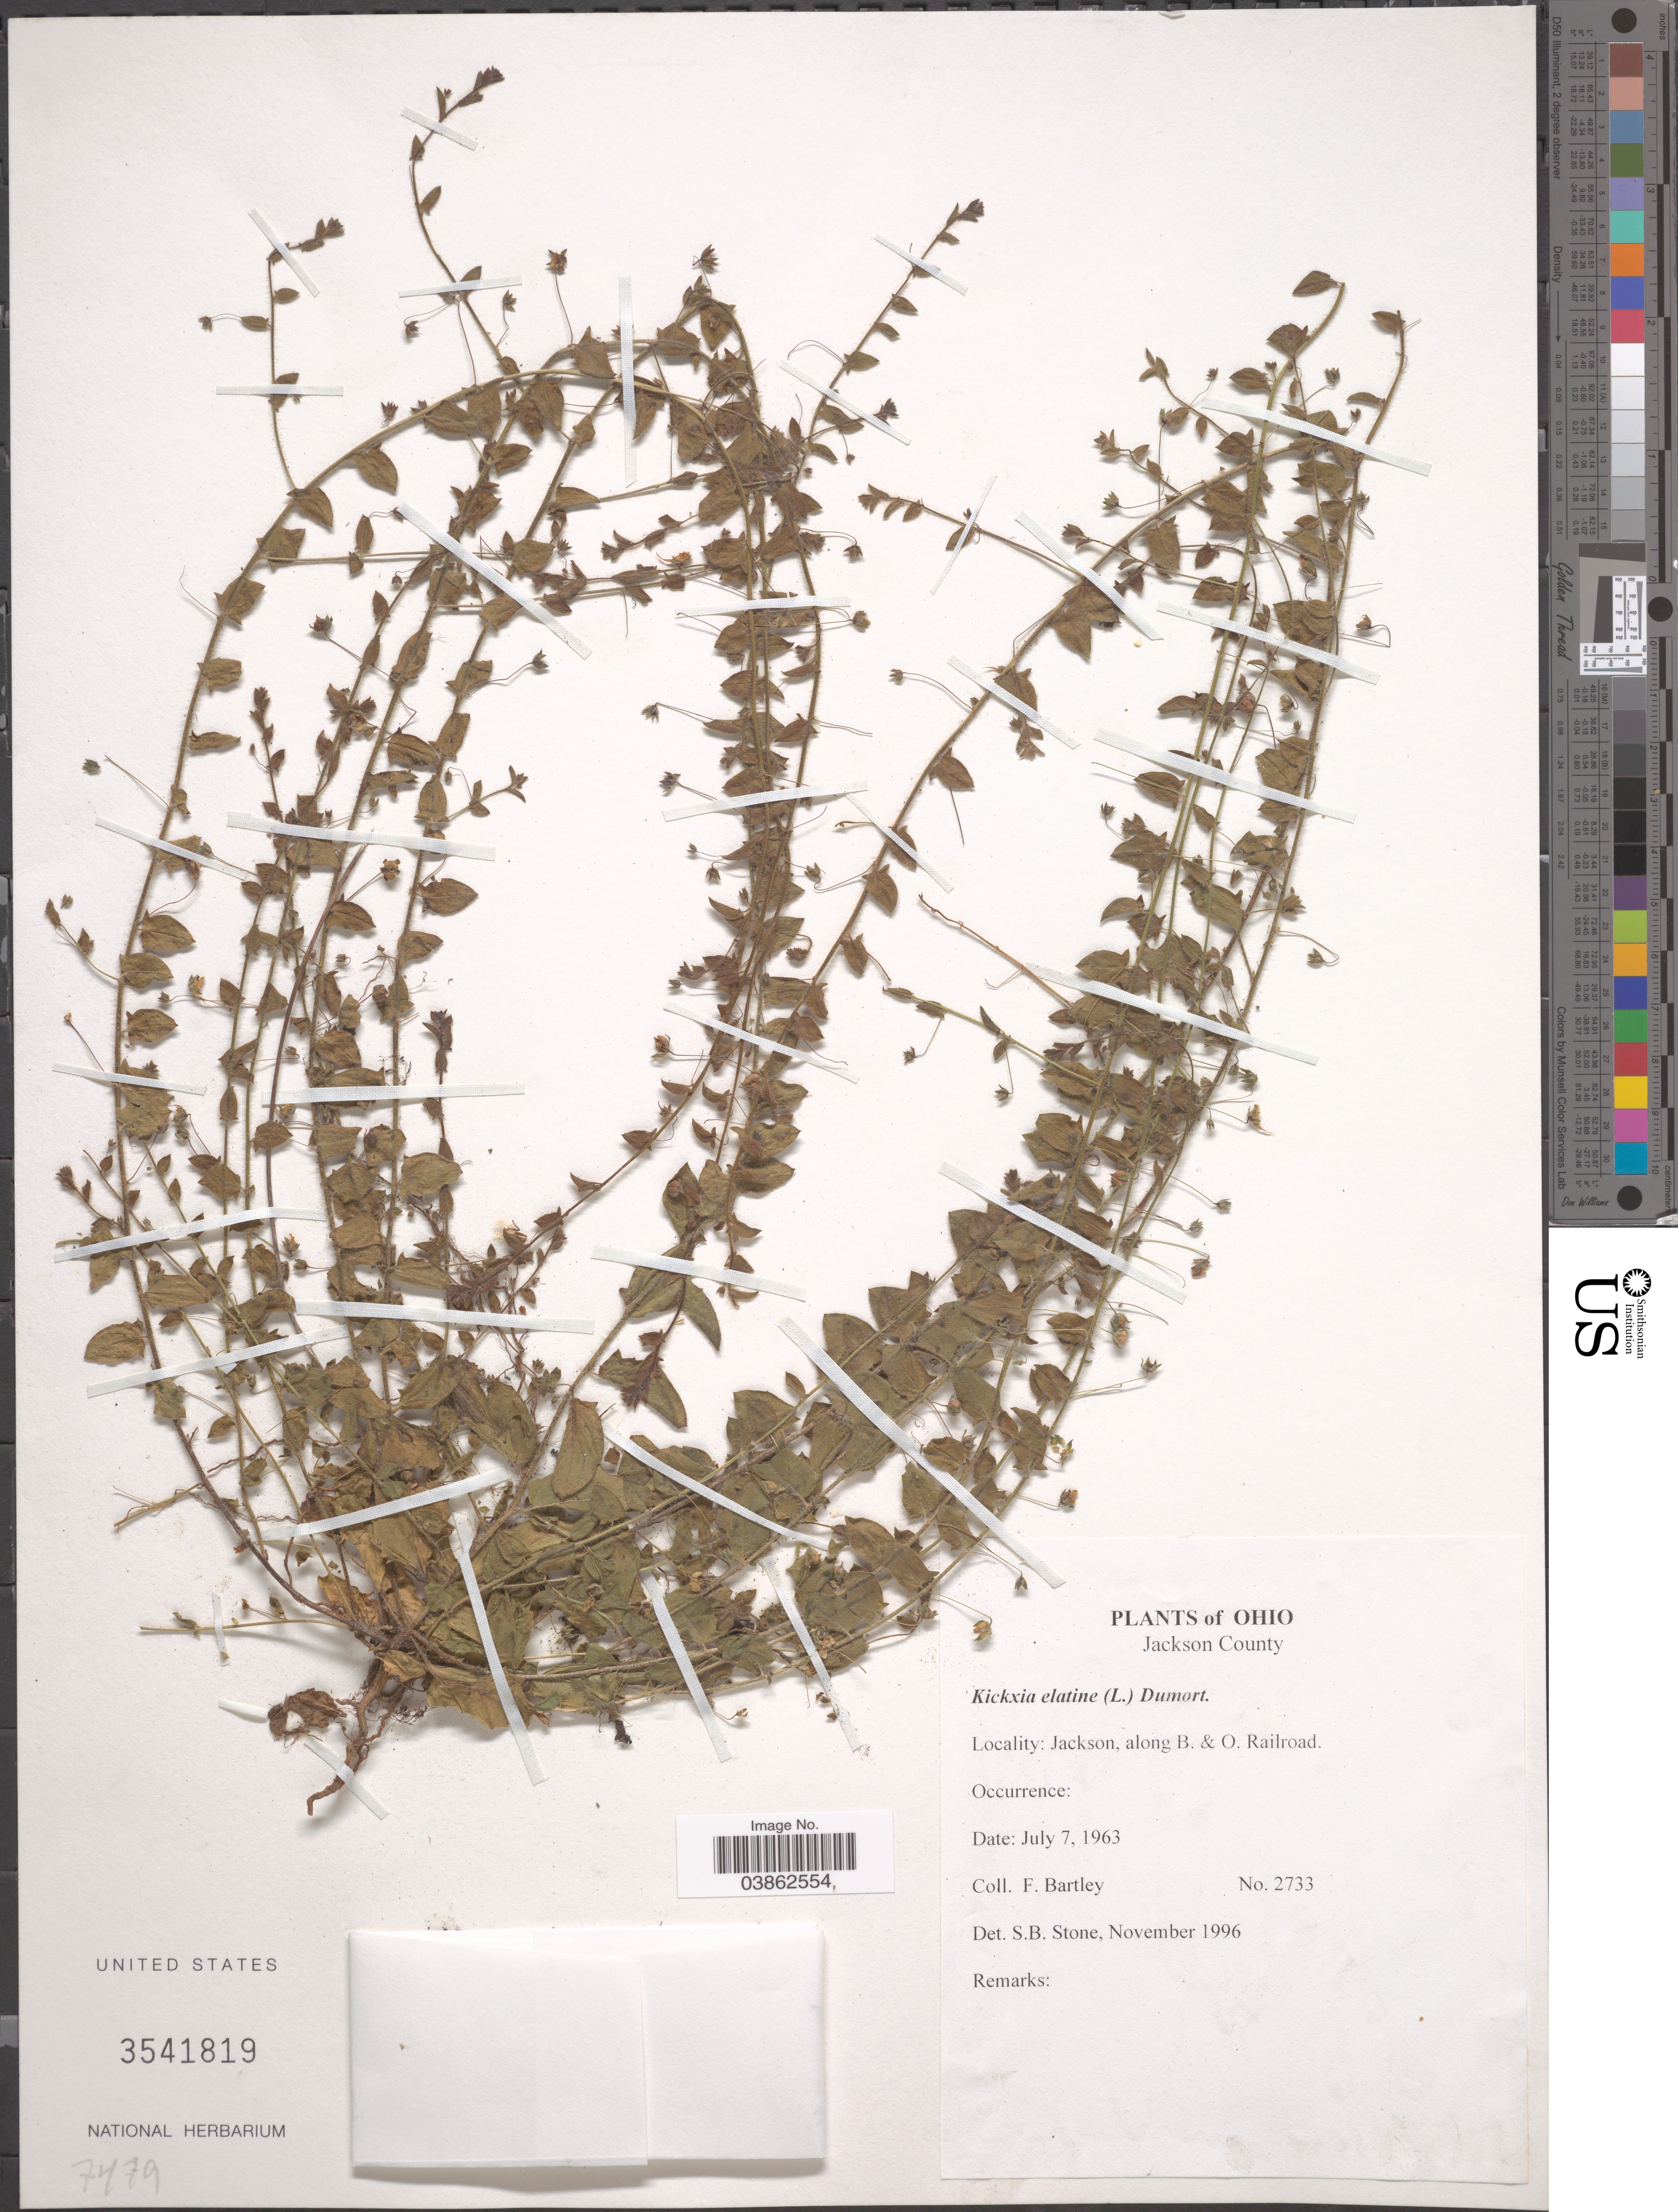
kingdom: Plantae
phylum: Tracheophyta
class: Magnoliopsida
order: Lamiales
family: Plantaginaceae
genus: Kickxia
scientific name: Kickxia elatine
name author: (L.) Dumort.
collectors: F. Bartley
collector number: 2733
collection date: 1963-07-07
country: United States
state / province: Ohio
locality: Jackson County. Jackson, along B. & O. Railroad.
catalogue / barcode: US 3541819